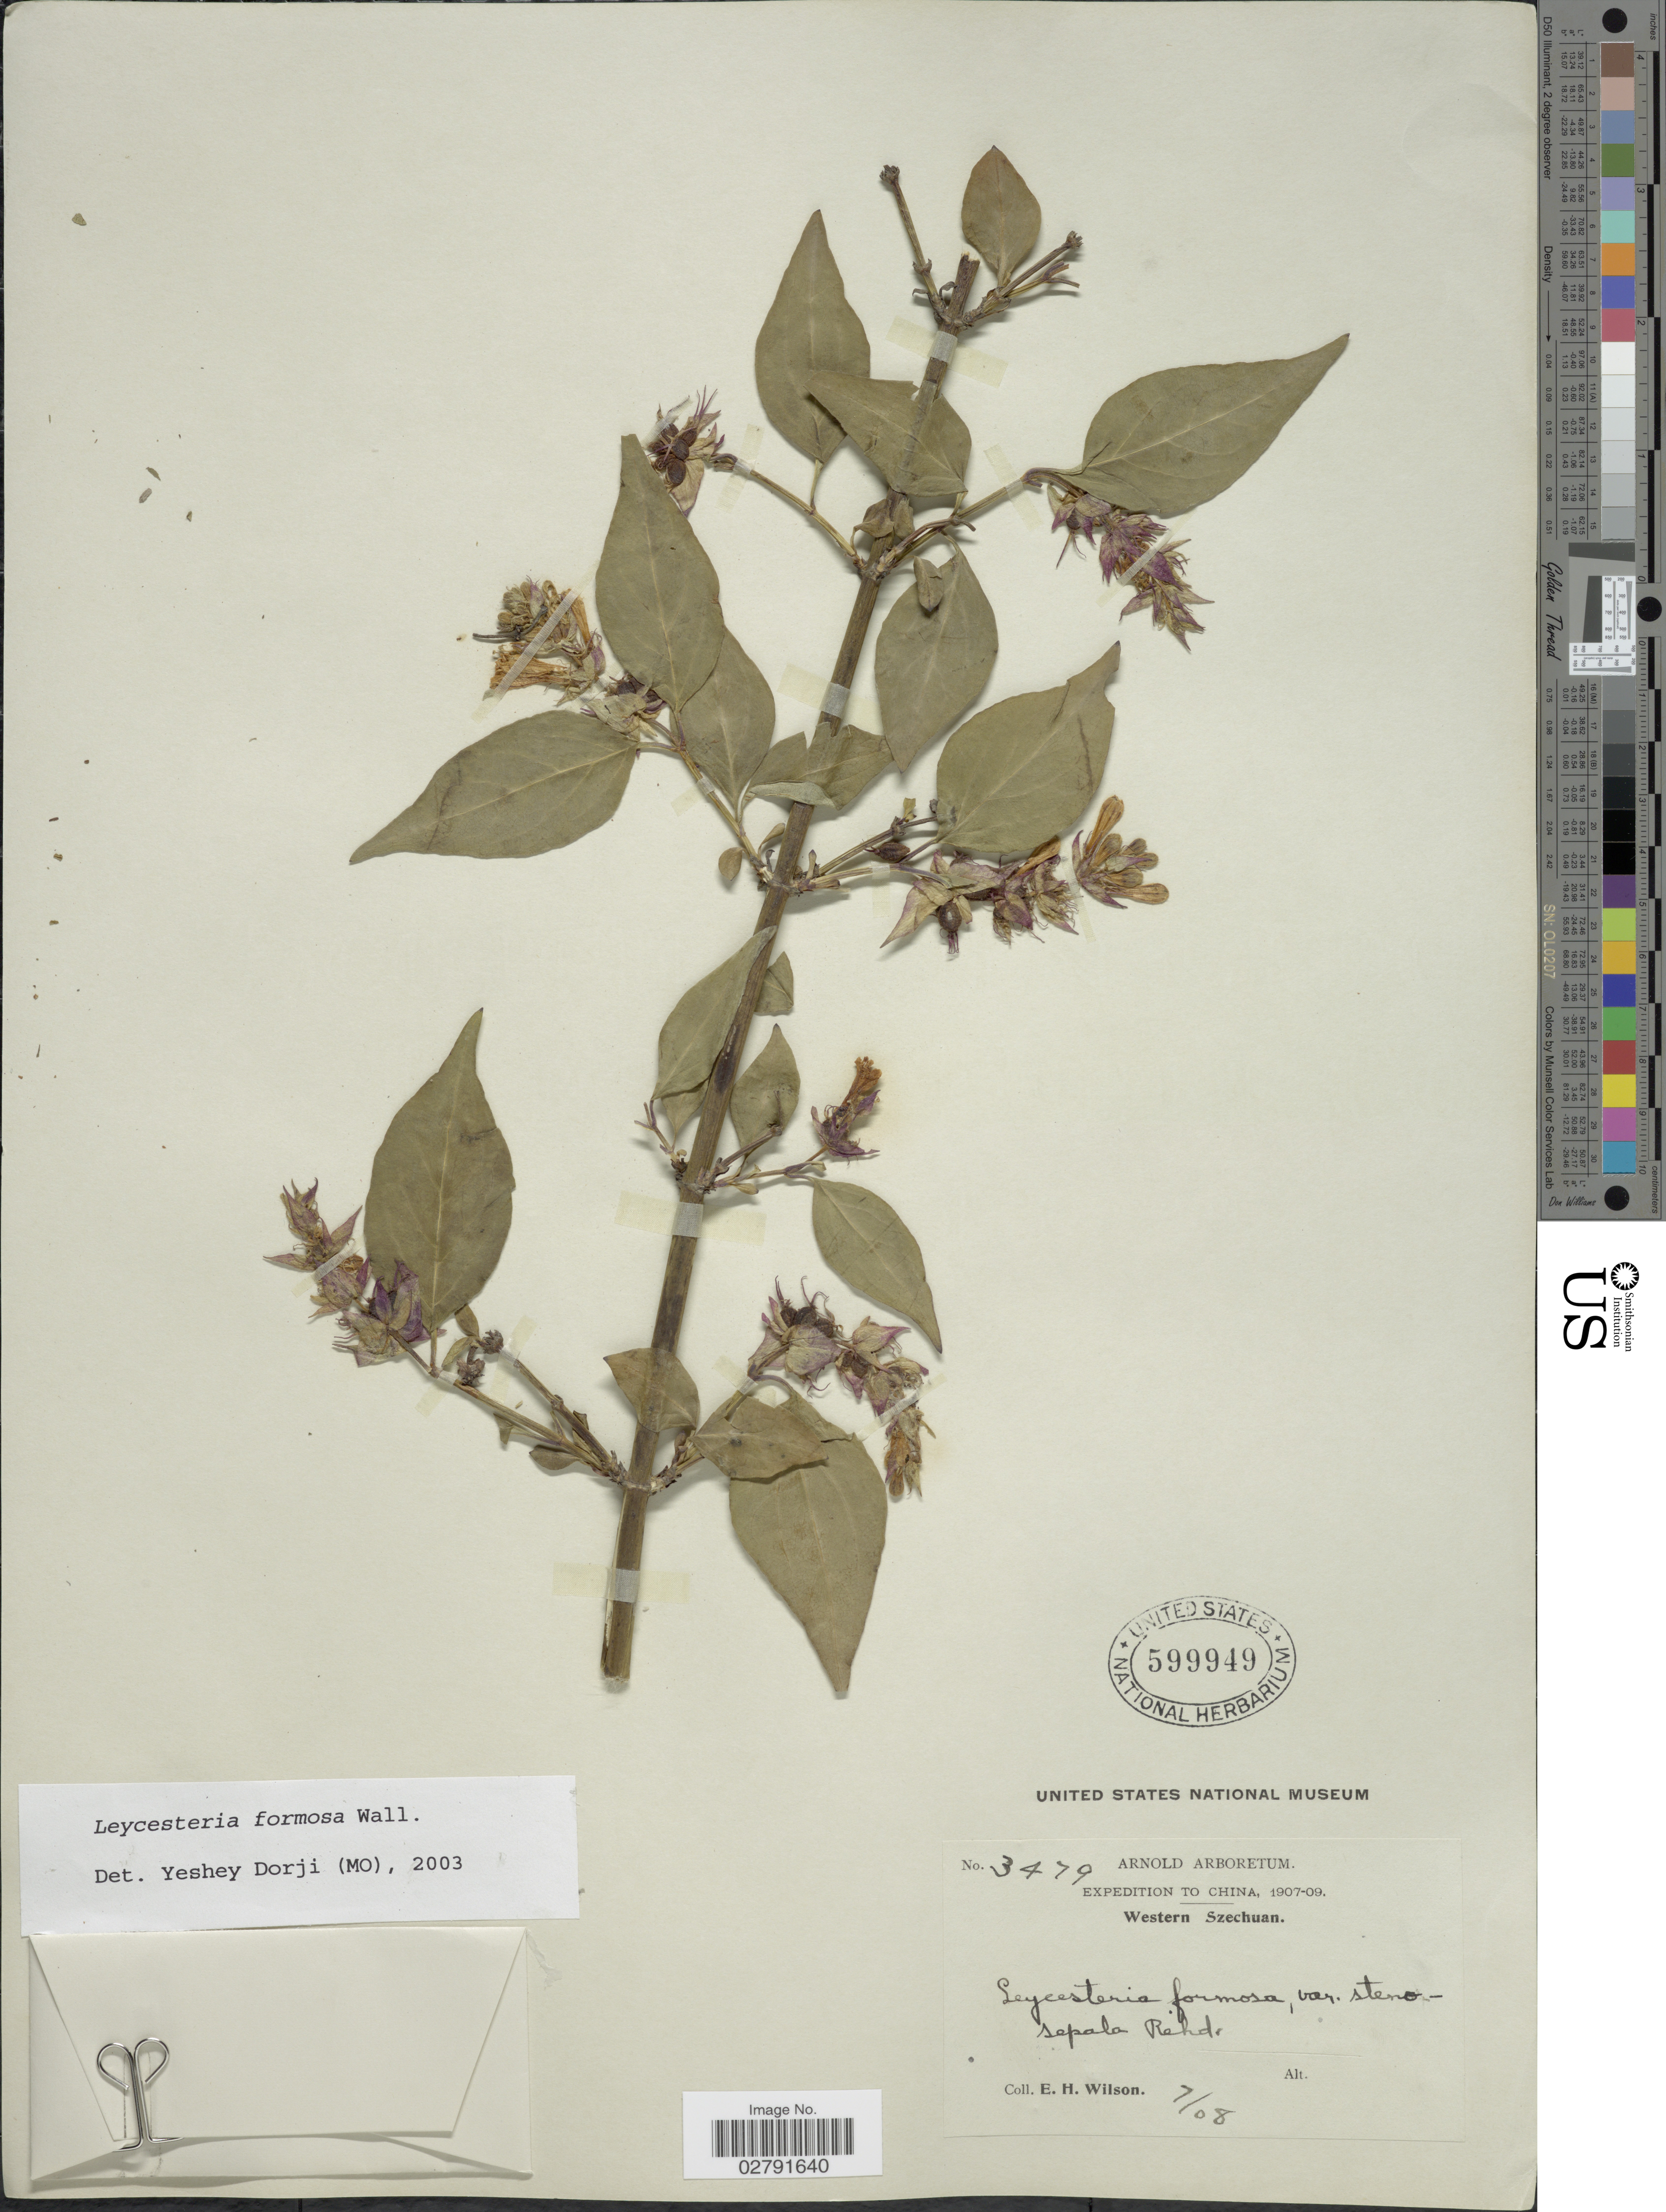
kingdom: Plantae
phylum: Tracheophyta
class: Magnoliopsida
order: Dipsacales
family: Caprifoliaceae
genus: Leycesteria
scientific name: Leycesteria formosa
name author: Wall.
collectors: E. Wilson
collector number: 3479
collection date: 1908-07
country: China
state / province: Sichuan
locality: Western Szechuan.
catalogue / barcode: US 599949